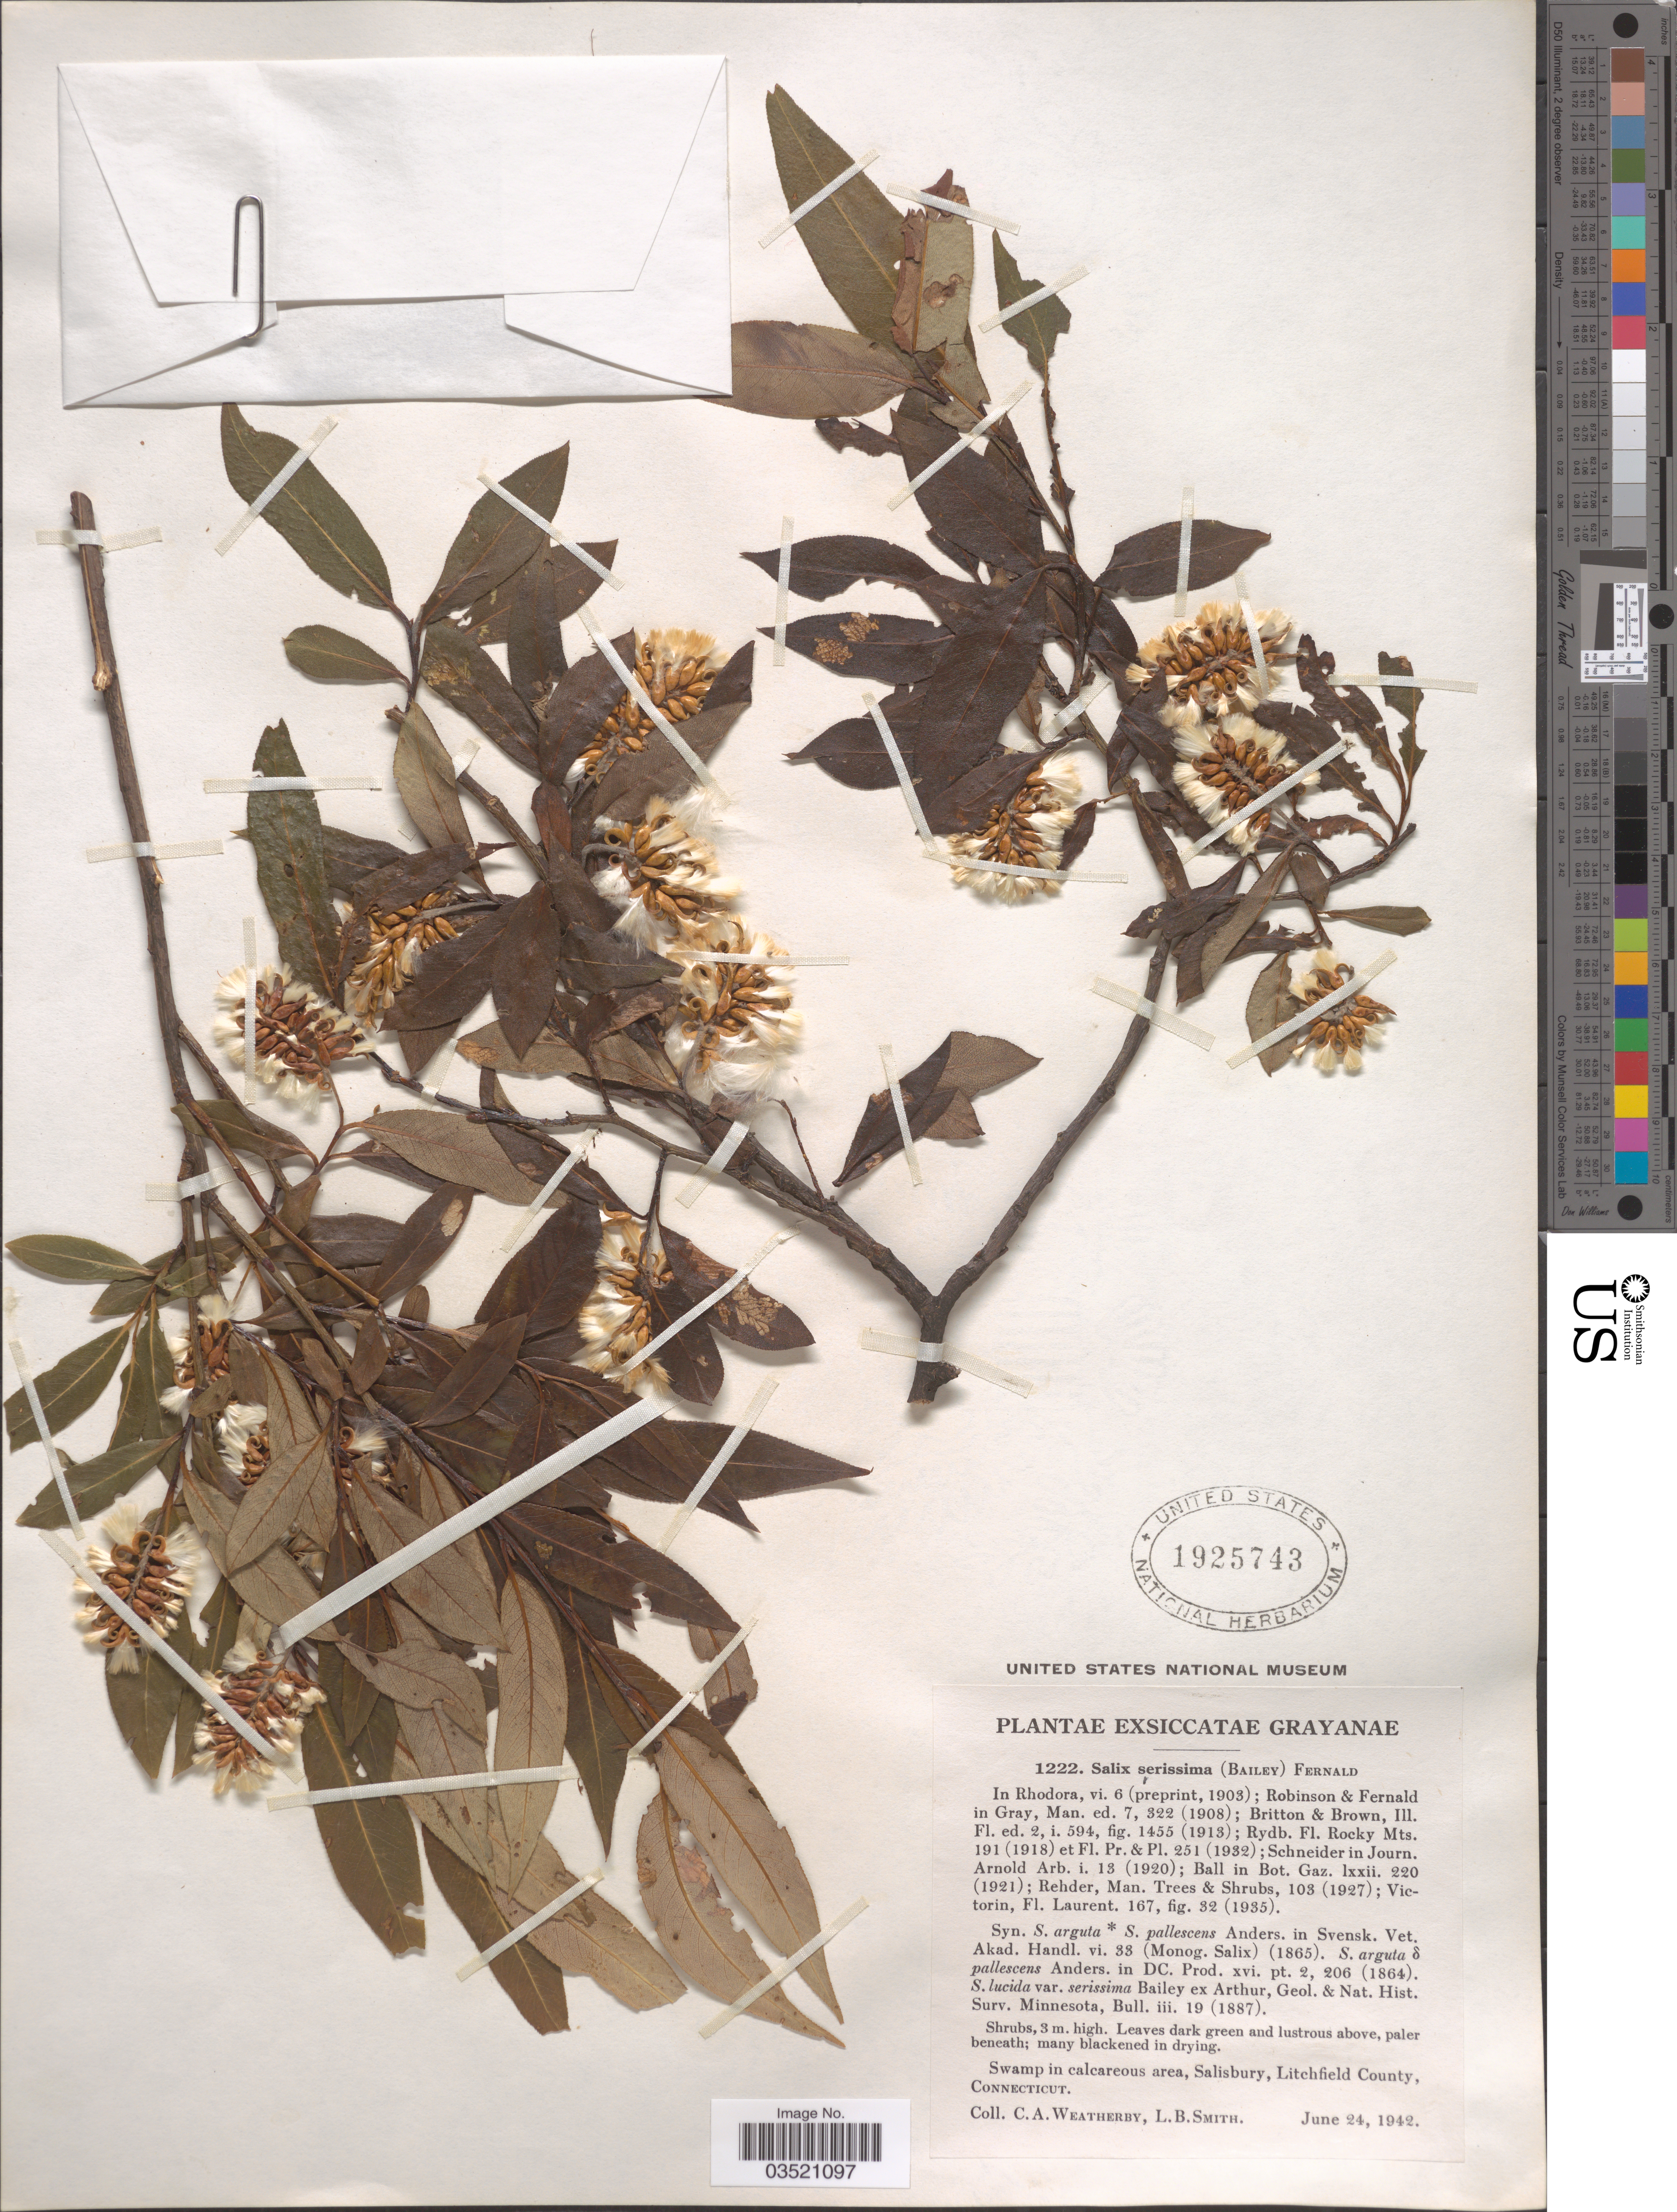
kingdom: Plantae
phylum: Tracheophyta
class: Magnoliopsida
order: Malpighiales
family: Salicaceae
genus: Salix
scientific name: Salix serissima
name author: (L.H. Bailey) Fernald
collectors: C. A. Weatherby & L. Smith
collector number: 1222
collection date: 1942-06-24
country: United States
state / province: Connecticut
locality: Swamp in calcareous area, Salisbury, Litchfield County.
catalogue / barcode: US 1925743